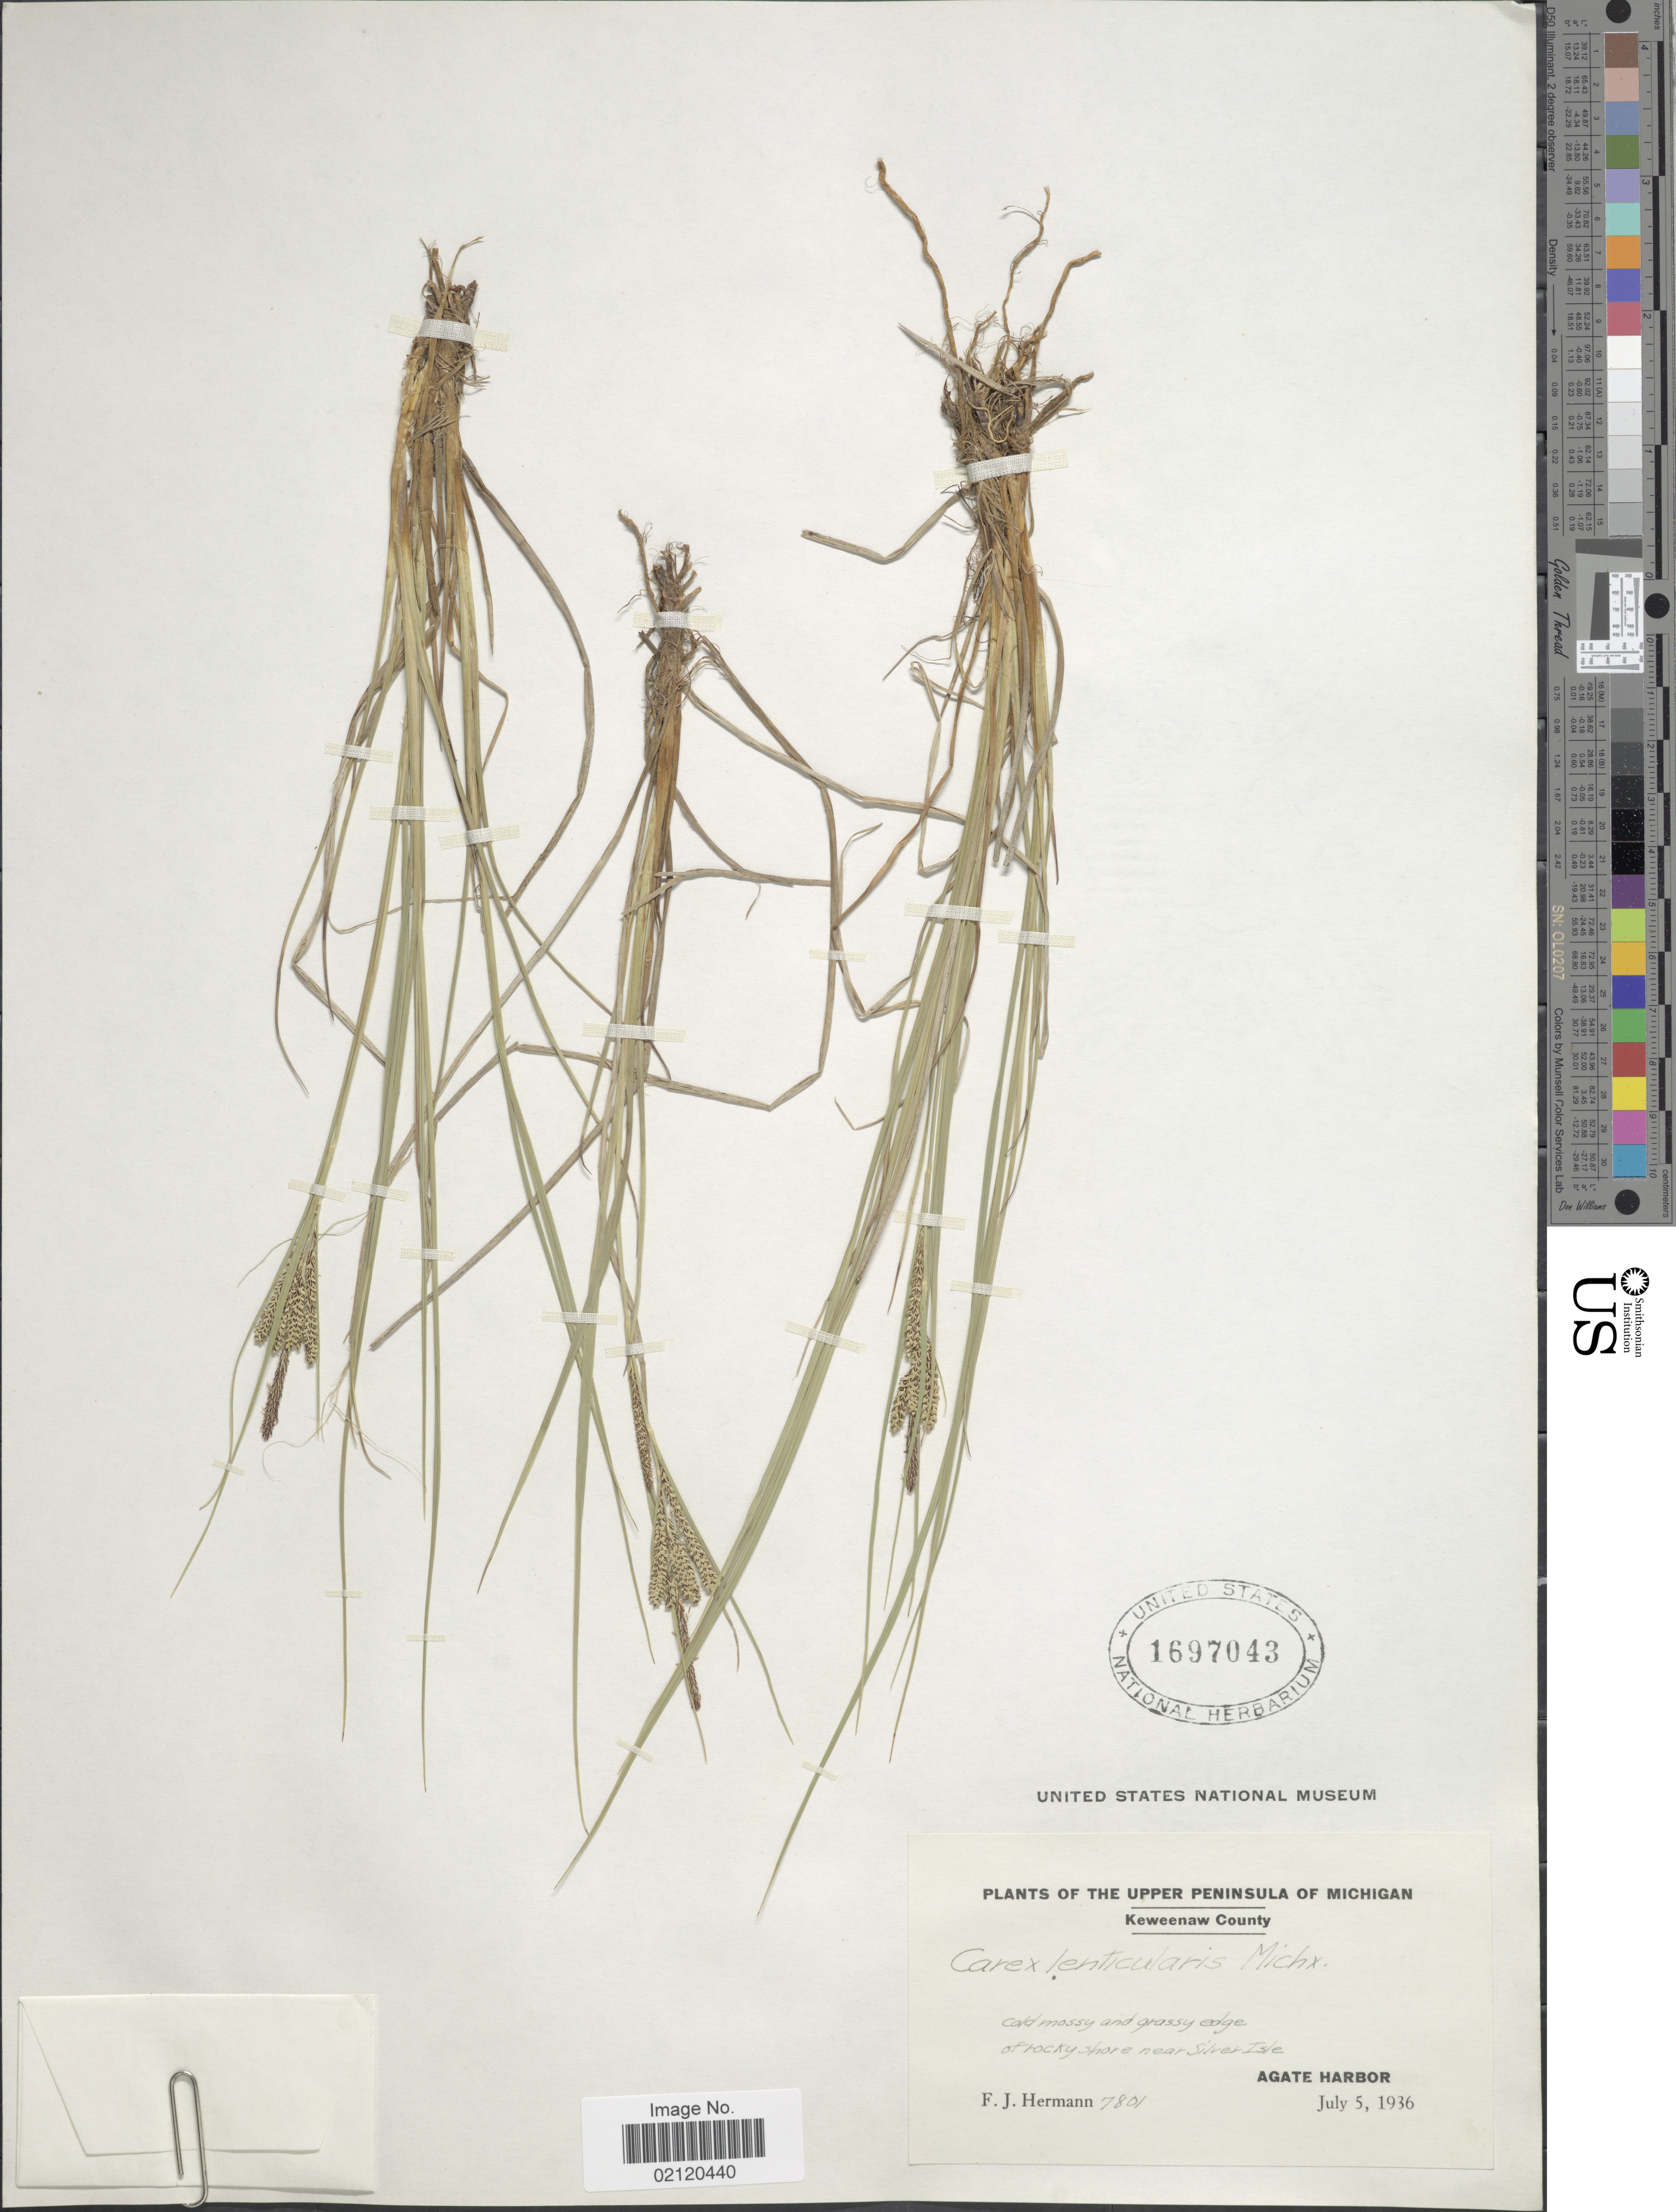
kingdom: Plantae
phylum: Tracheophyta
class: Liliopsida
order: Poales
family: Cyperaceae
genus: Carex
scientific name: Carex lenticularis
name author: Michx.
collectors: F. J. Hermann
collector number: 7801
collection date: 1936-07-05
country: United States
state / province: Michigan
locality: The Upper Peninsula of Michigan, Keweenaw County, cold mossy and grassy edge of rocky shore near Silver Isle, Agate Harbor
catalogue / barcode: US 1697043